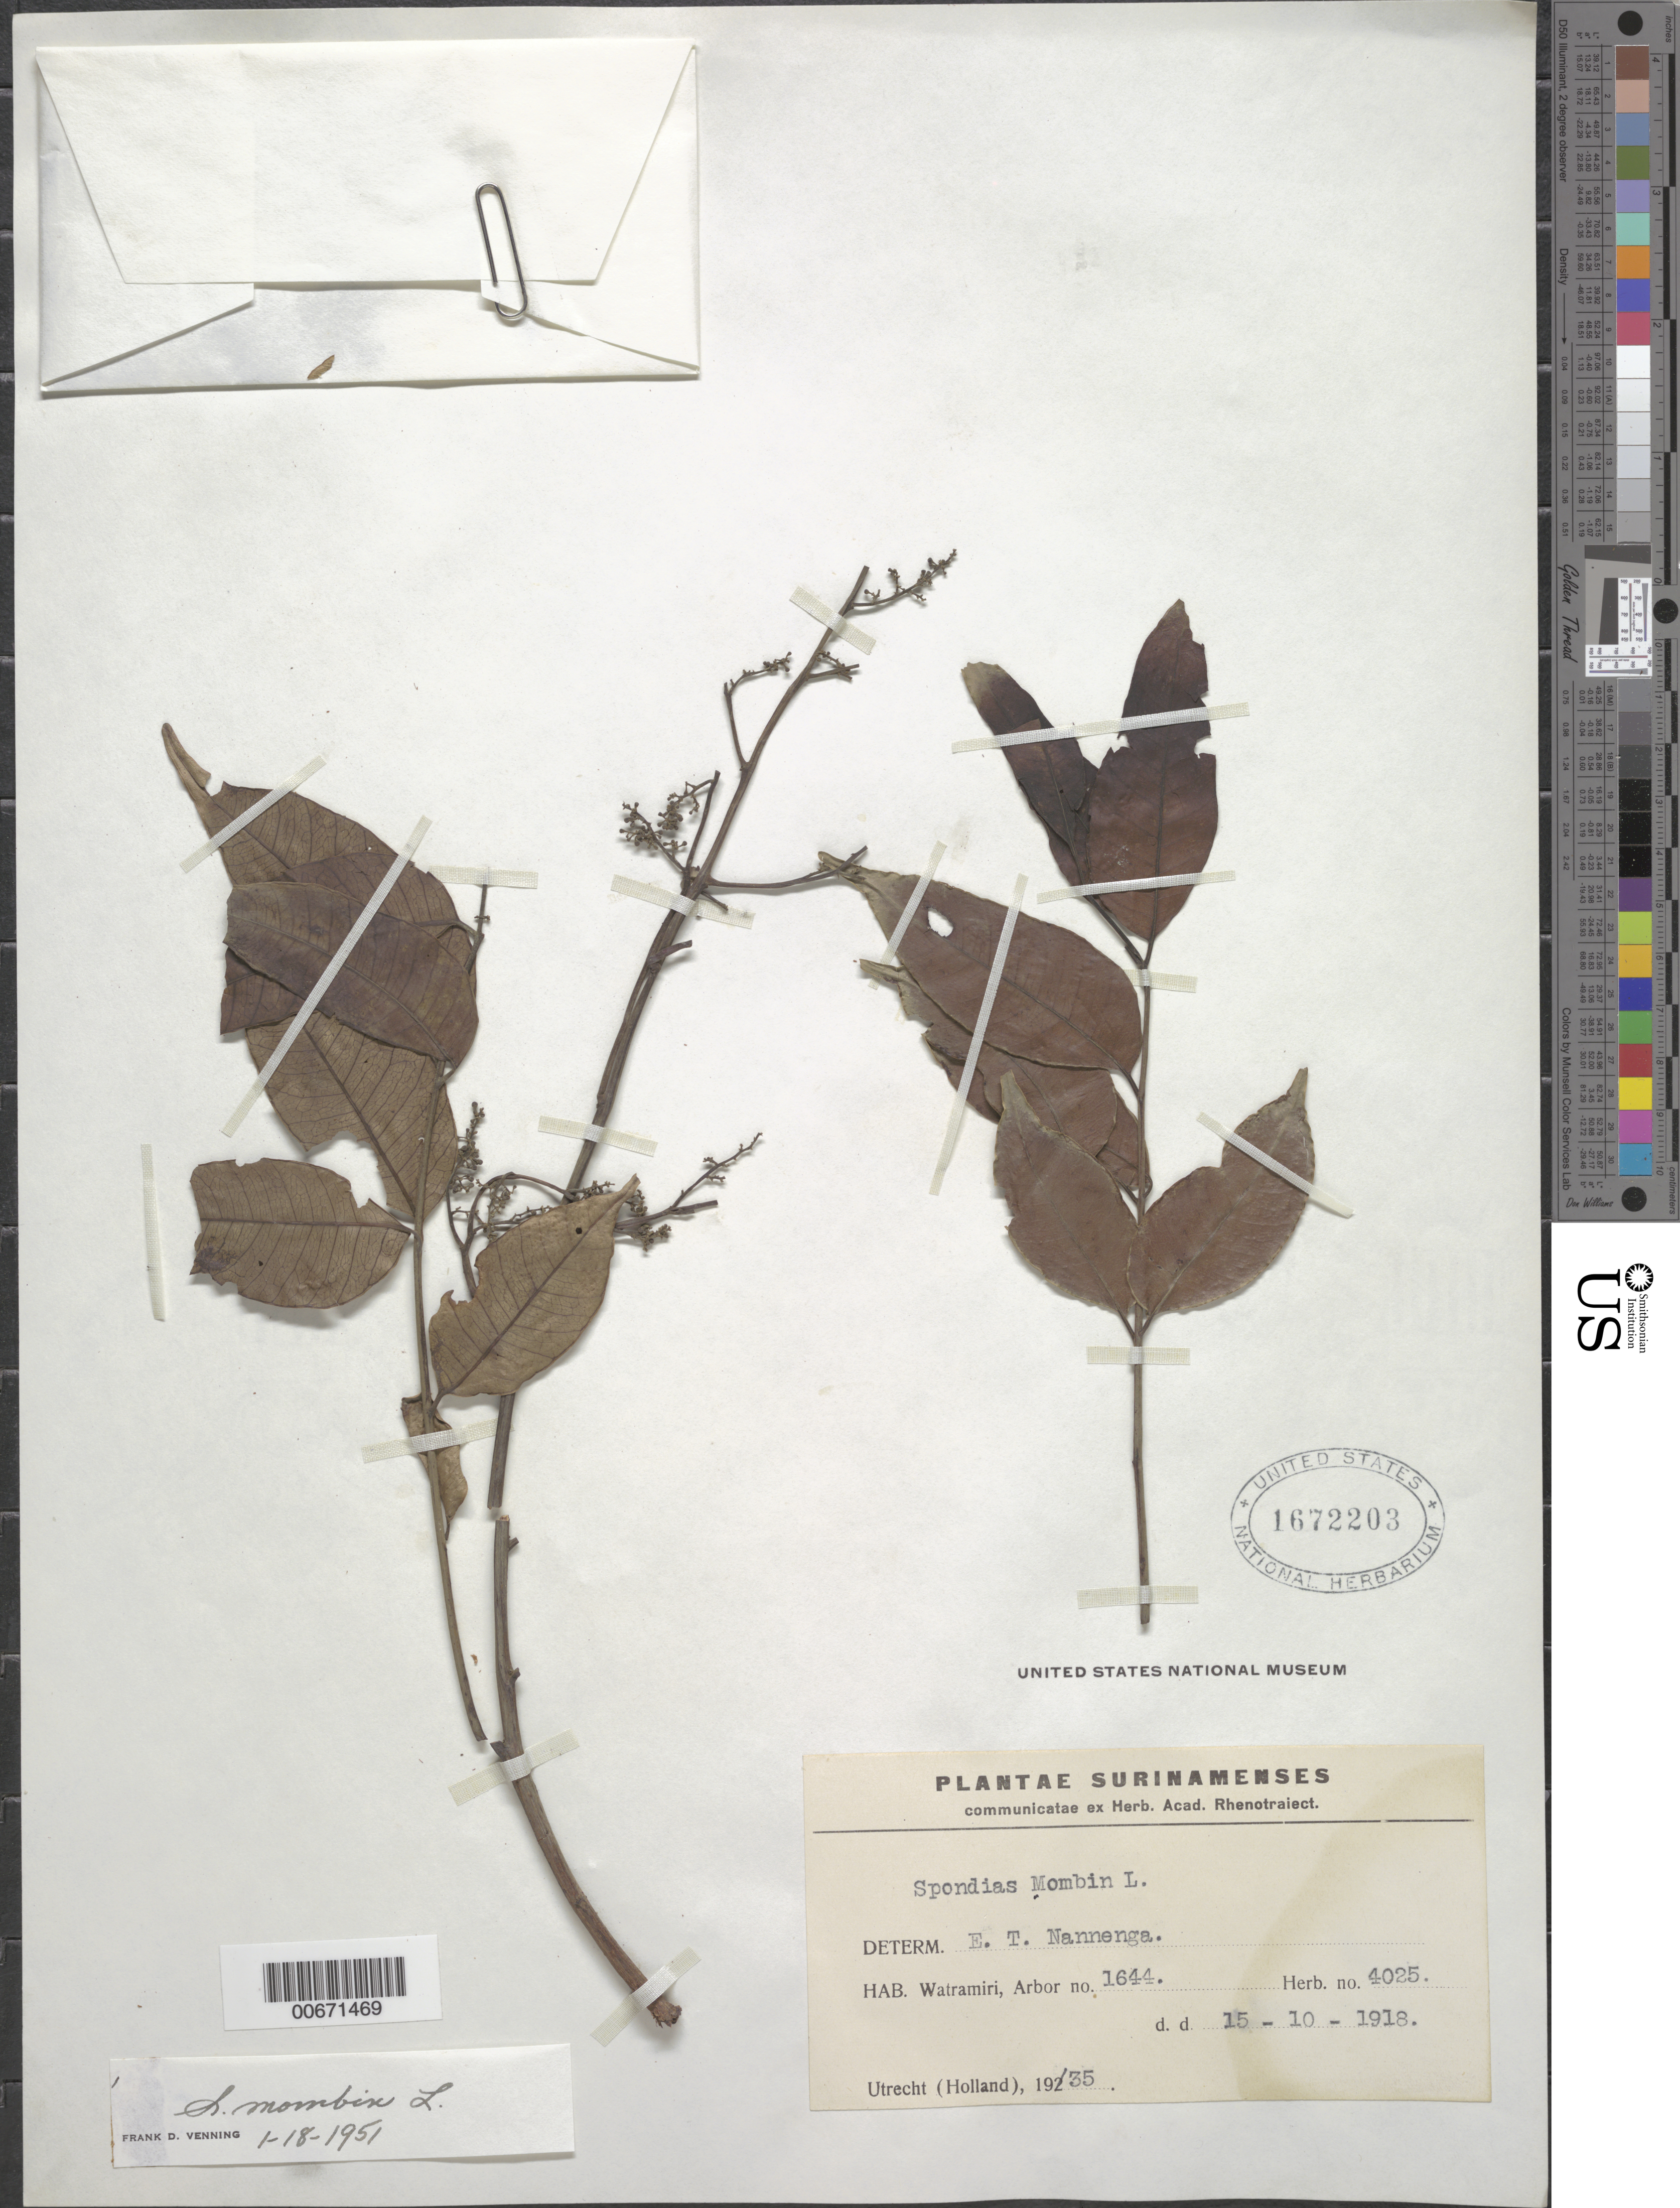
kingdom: Plantae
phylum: Tracheophyta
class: Magnoliopsida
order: Sapindales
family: Anacardiaceae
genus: Spondias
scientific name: Spondias mombin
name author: L.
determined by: Nannenga, E. T.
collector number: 4025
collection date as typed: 15-Oct-18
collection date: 1918-10-15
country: Suriname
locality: Watramiri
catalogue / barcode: US 1672203